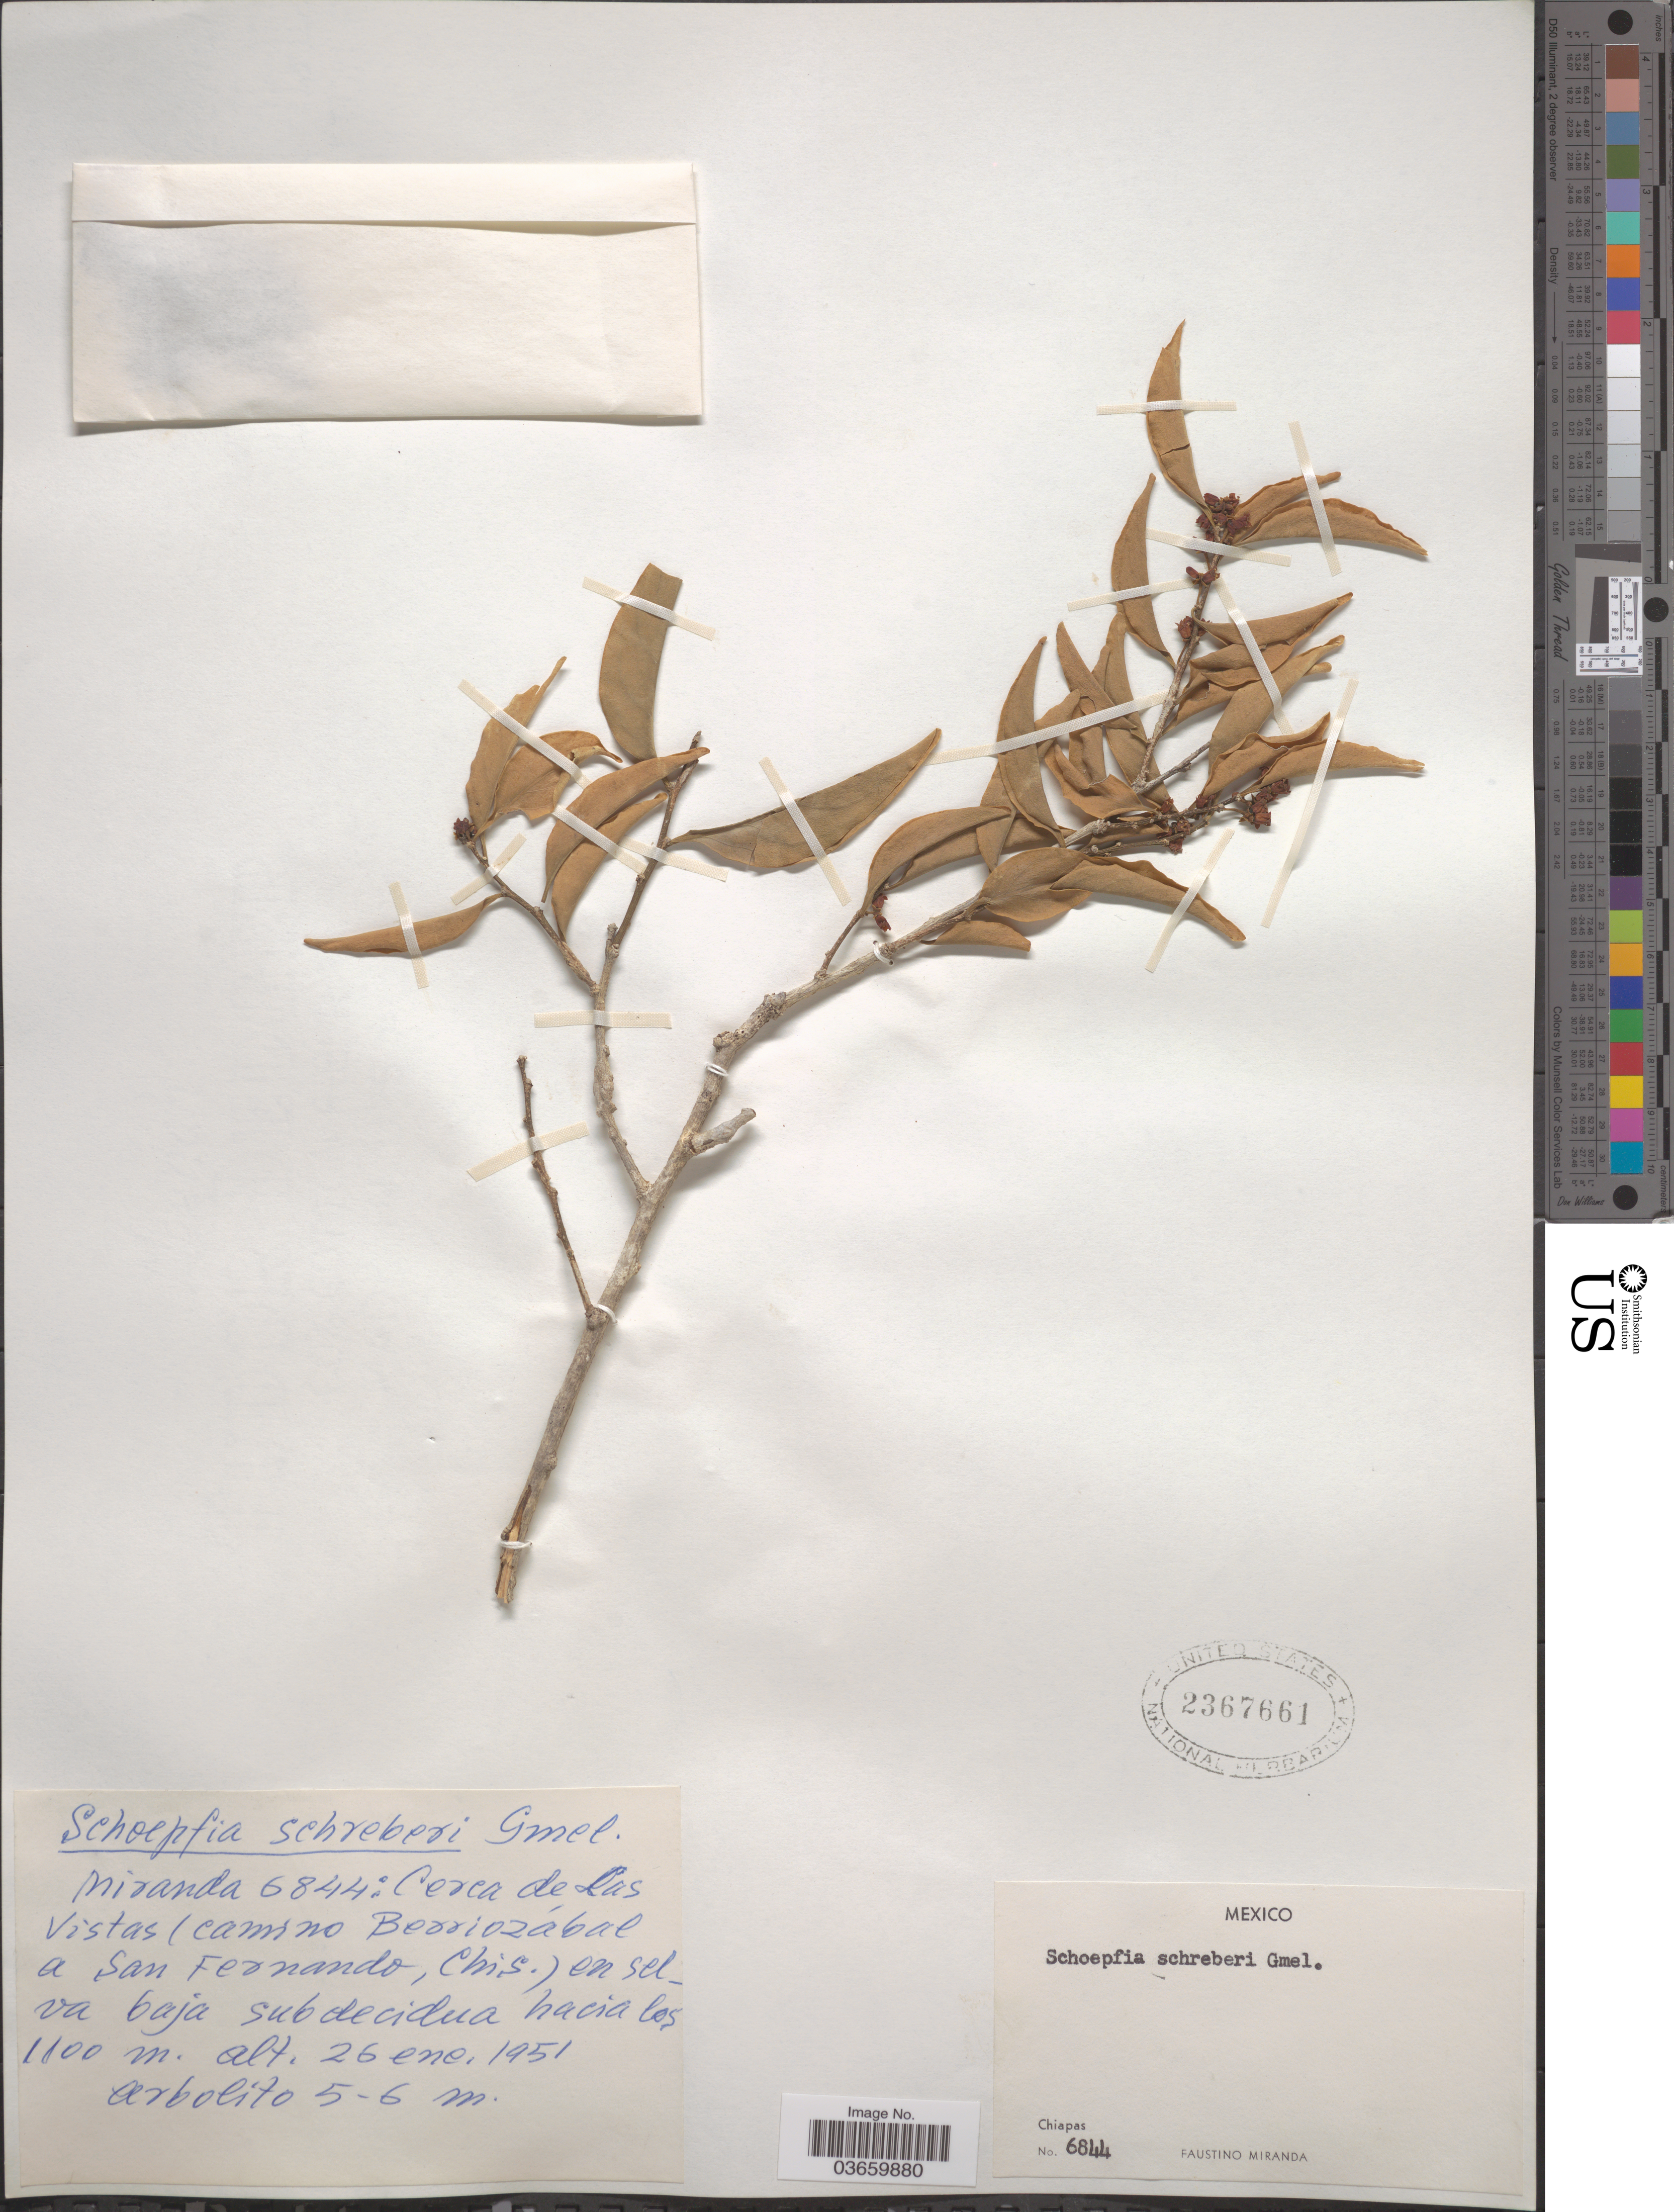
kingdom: Plantae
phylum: Tracheophyta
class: Magnoliopsida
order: Santalales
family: Schoepfiaceae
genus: Schoepfia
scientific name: Schoepfia schreberi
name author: J.F. Gmel.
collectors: F. Miranda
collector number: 6844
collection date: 1951-01-26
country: Mexico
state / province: Chiapas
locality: Cerca de Las Vistas (camino Berriozábal a San Fernando).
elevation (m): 1100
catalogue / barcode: US 2367661